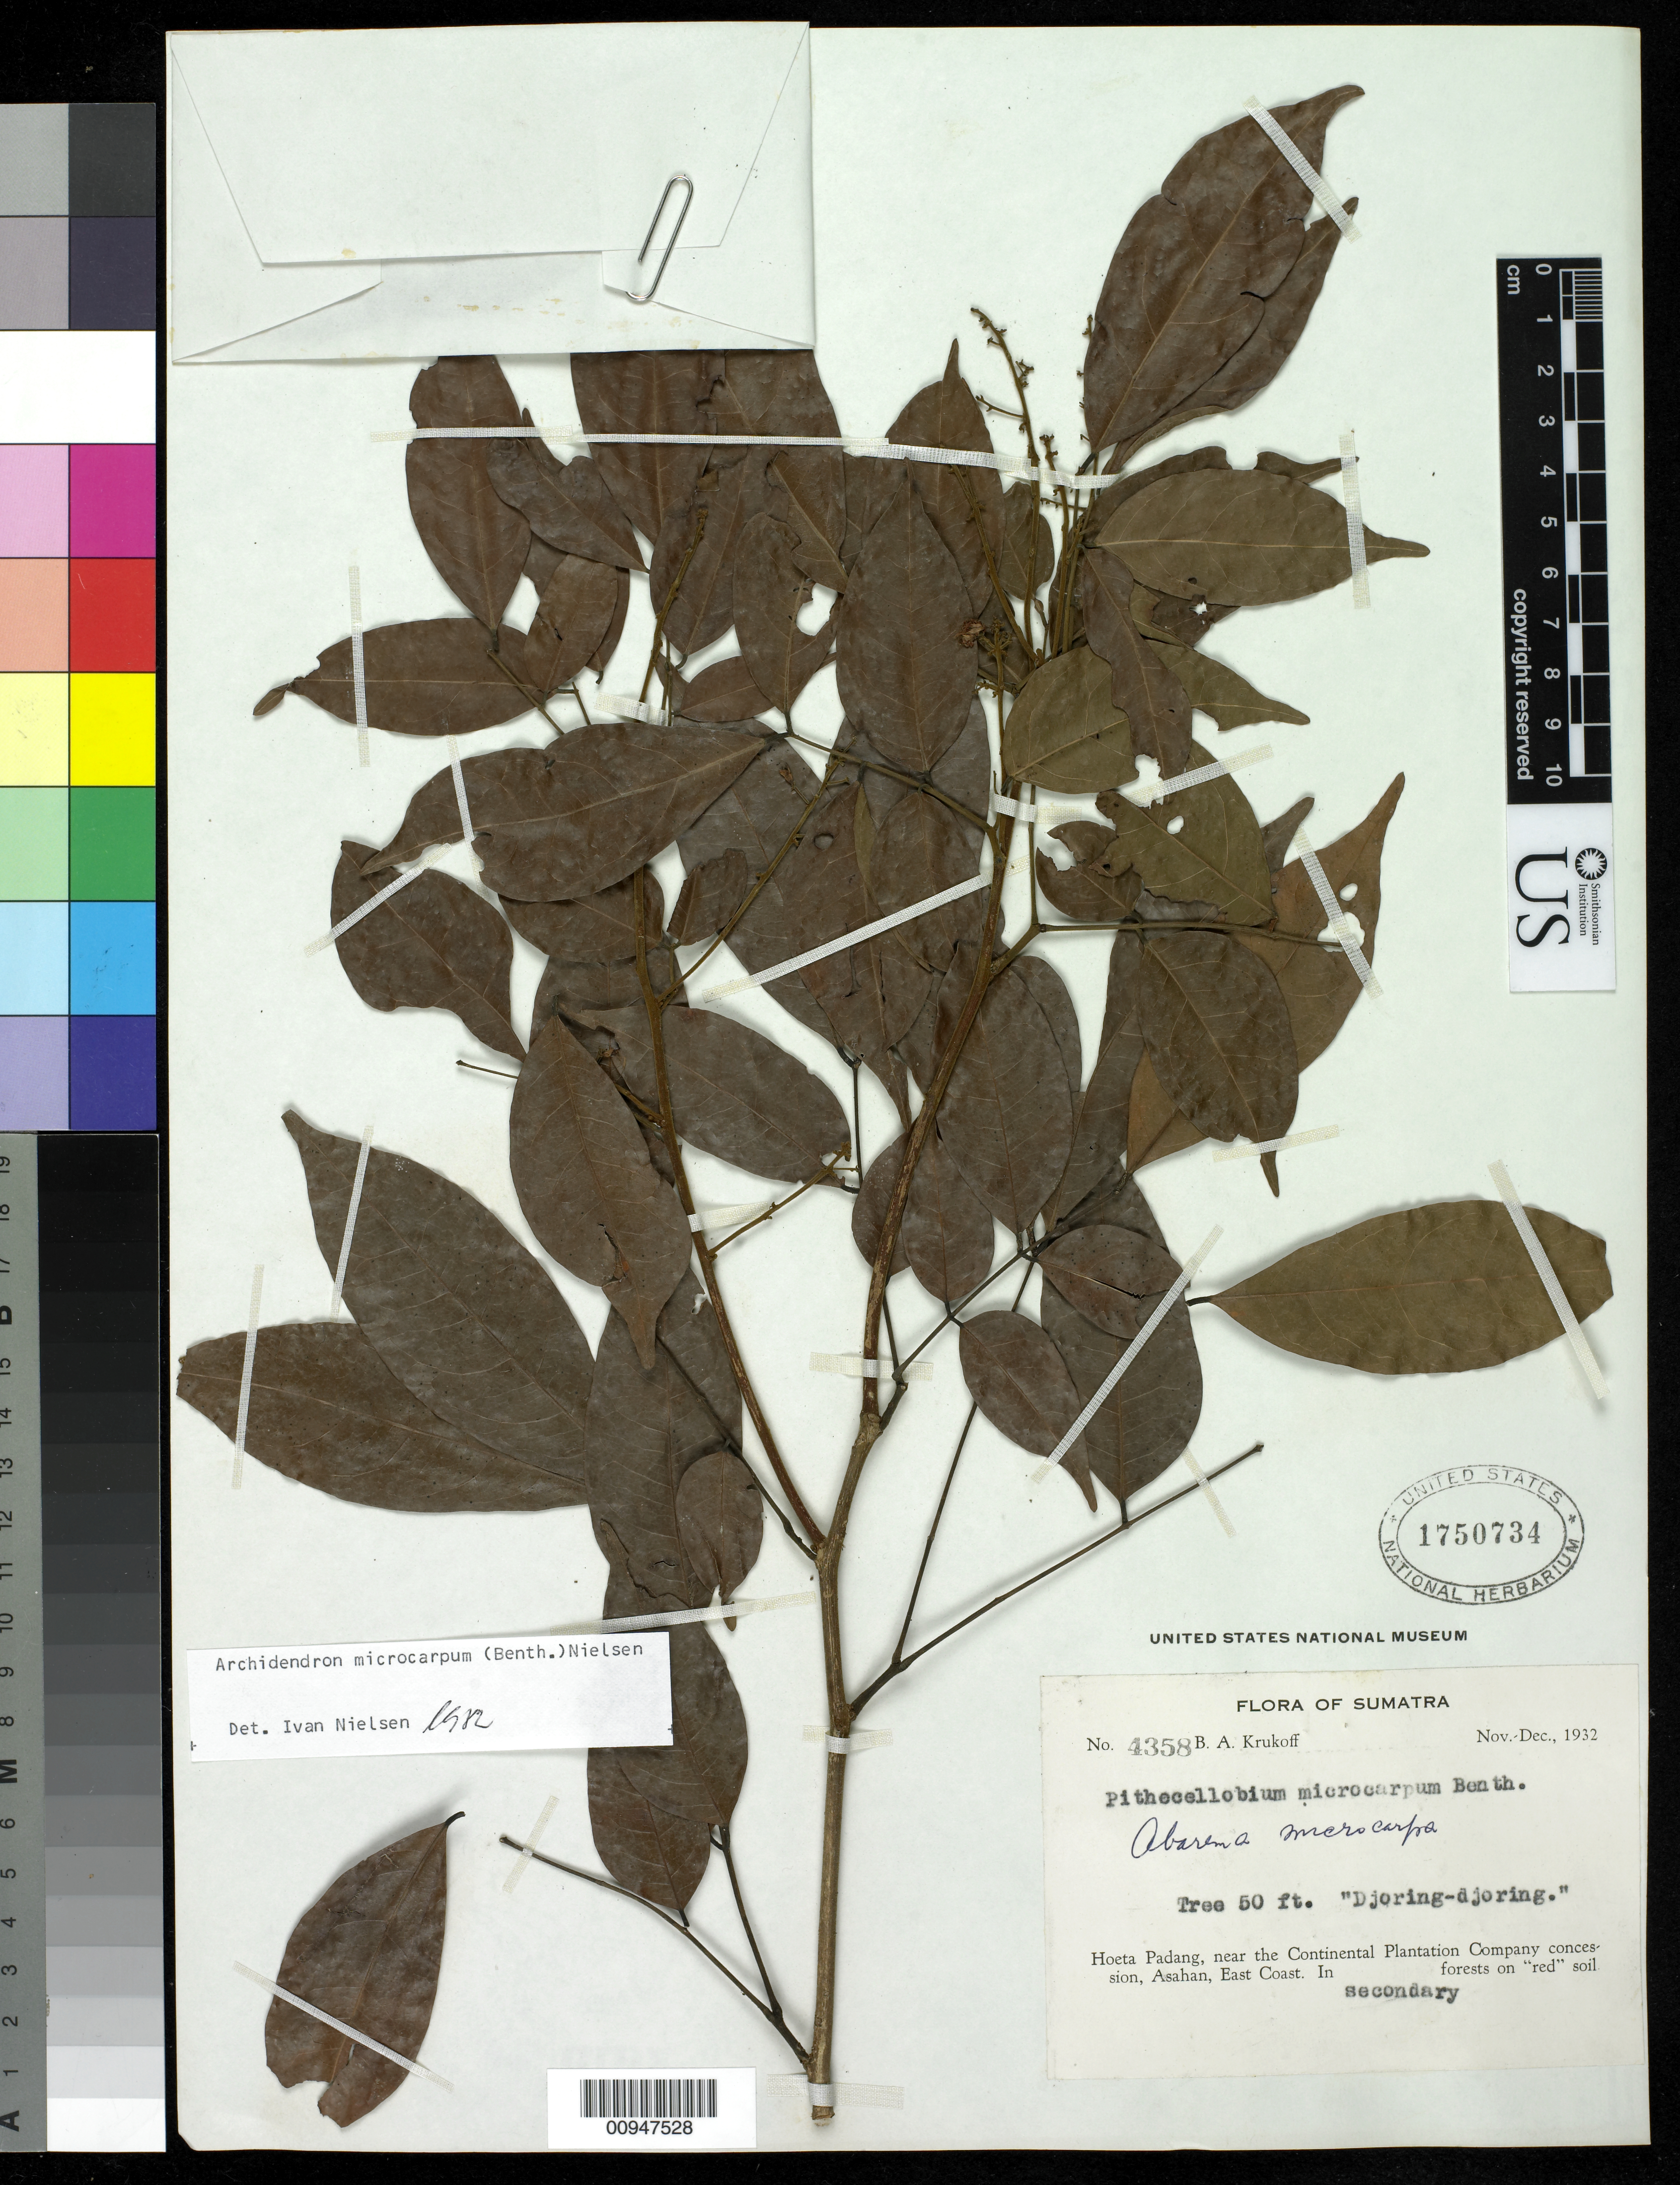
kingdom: Plantae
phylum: Tracheophyta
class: Magnoliopsida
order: Fabales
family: Fabaceae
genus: Archidendron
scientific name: Archidendron microcarpum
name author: (Benth.) I.C. Nielsen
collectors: B. A. Krukoff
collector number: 4358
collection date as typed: Nov 1932 to Dec 1932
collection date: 1932-11/1932-12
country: Indonesia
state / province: Sumatra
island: Sumatra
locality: Hoeeta Padang, near the Continental Plantation Company concession, Asahan, east Coast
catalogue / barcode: US 1750734